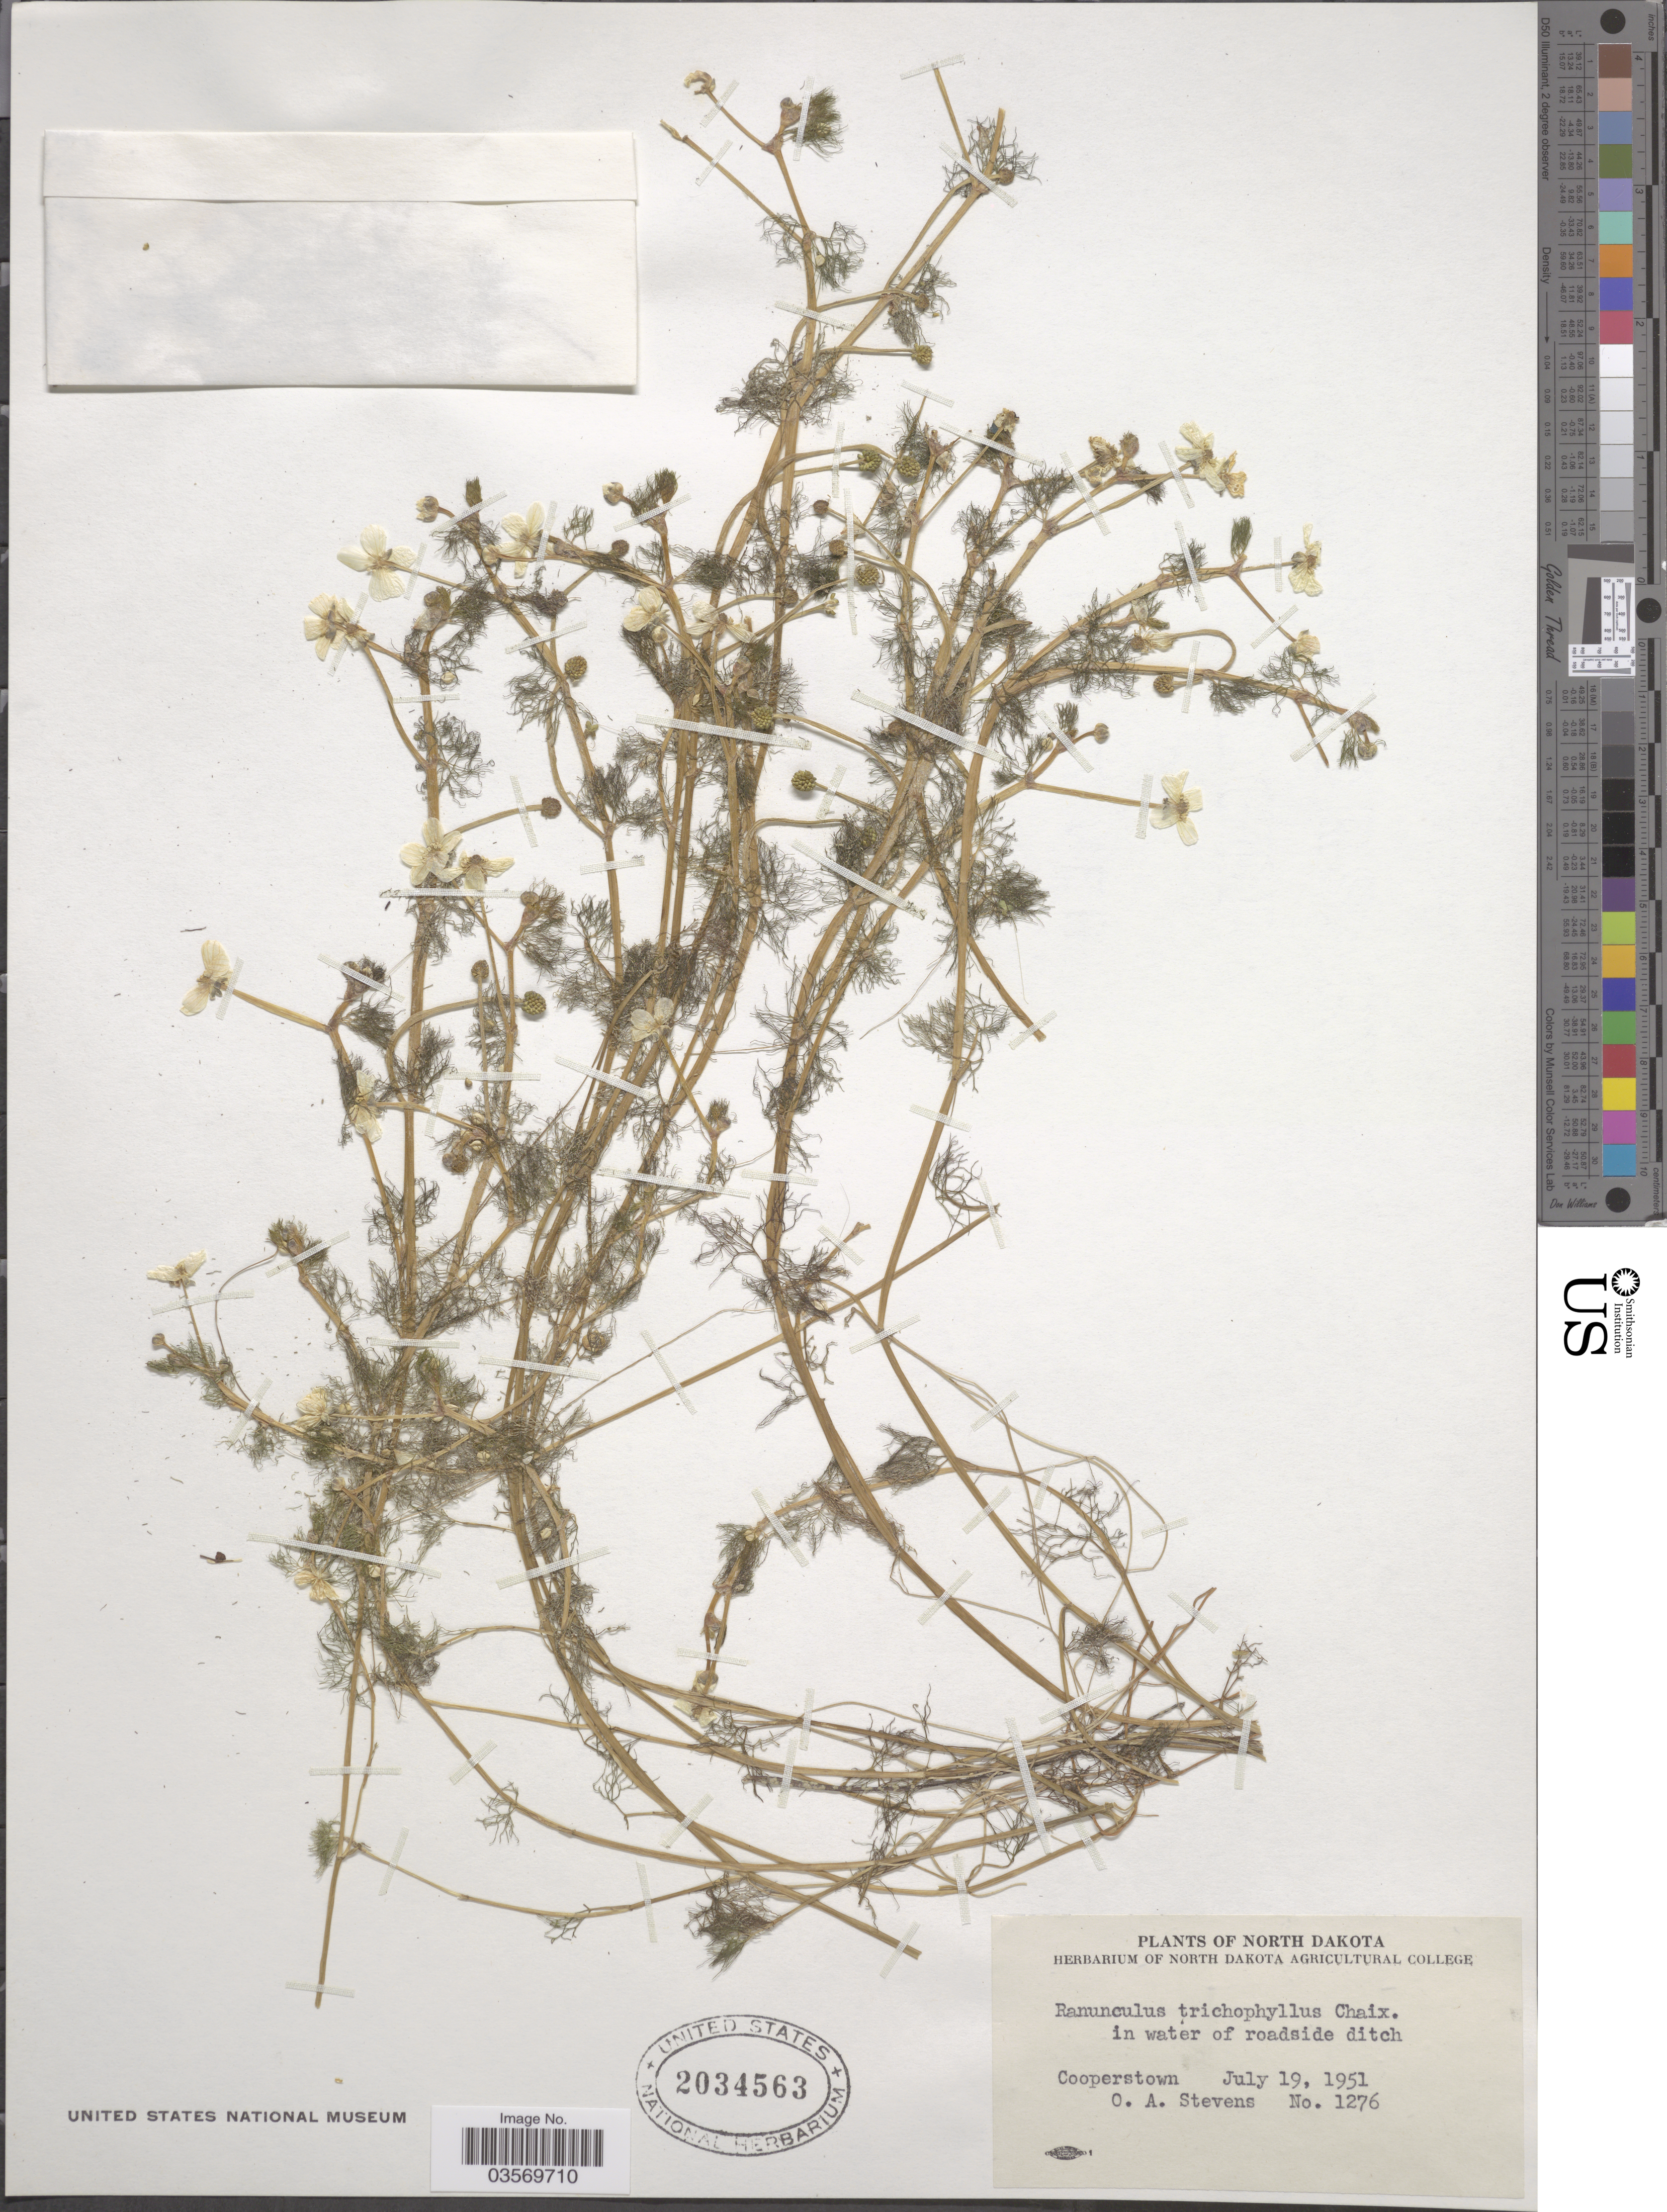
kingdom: Plantae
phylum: Tracheophyta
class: Magnoliopsida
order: Ranunculales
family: Ranunculaceae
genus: Ranunculus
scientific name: Ranunculus trichophyllus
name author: Chaix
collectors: O. A. Stevens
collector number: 1276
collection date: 1951-07-19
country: United States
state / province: North Dakota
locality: Cooperstown.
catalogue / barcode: US 2034563